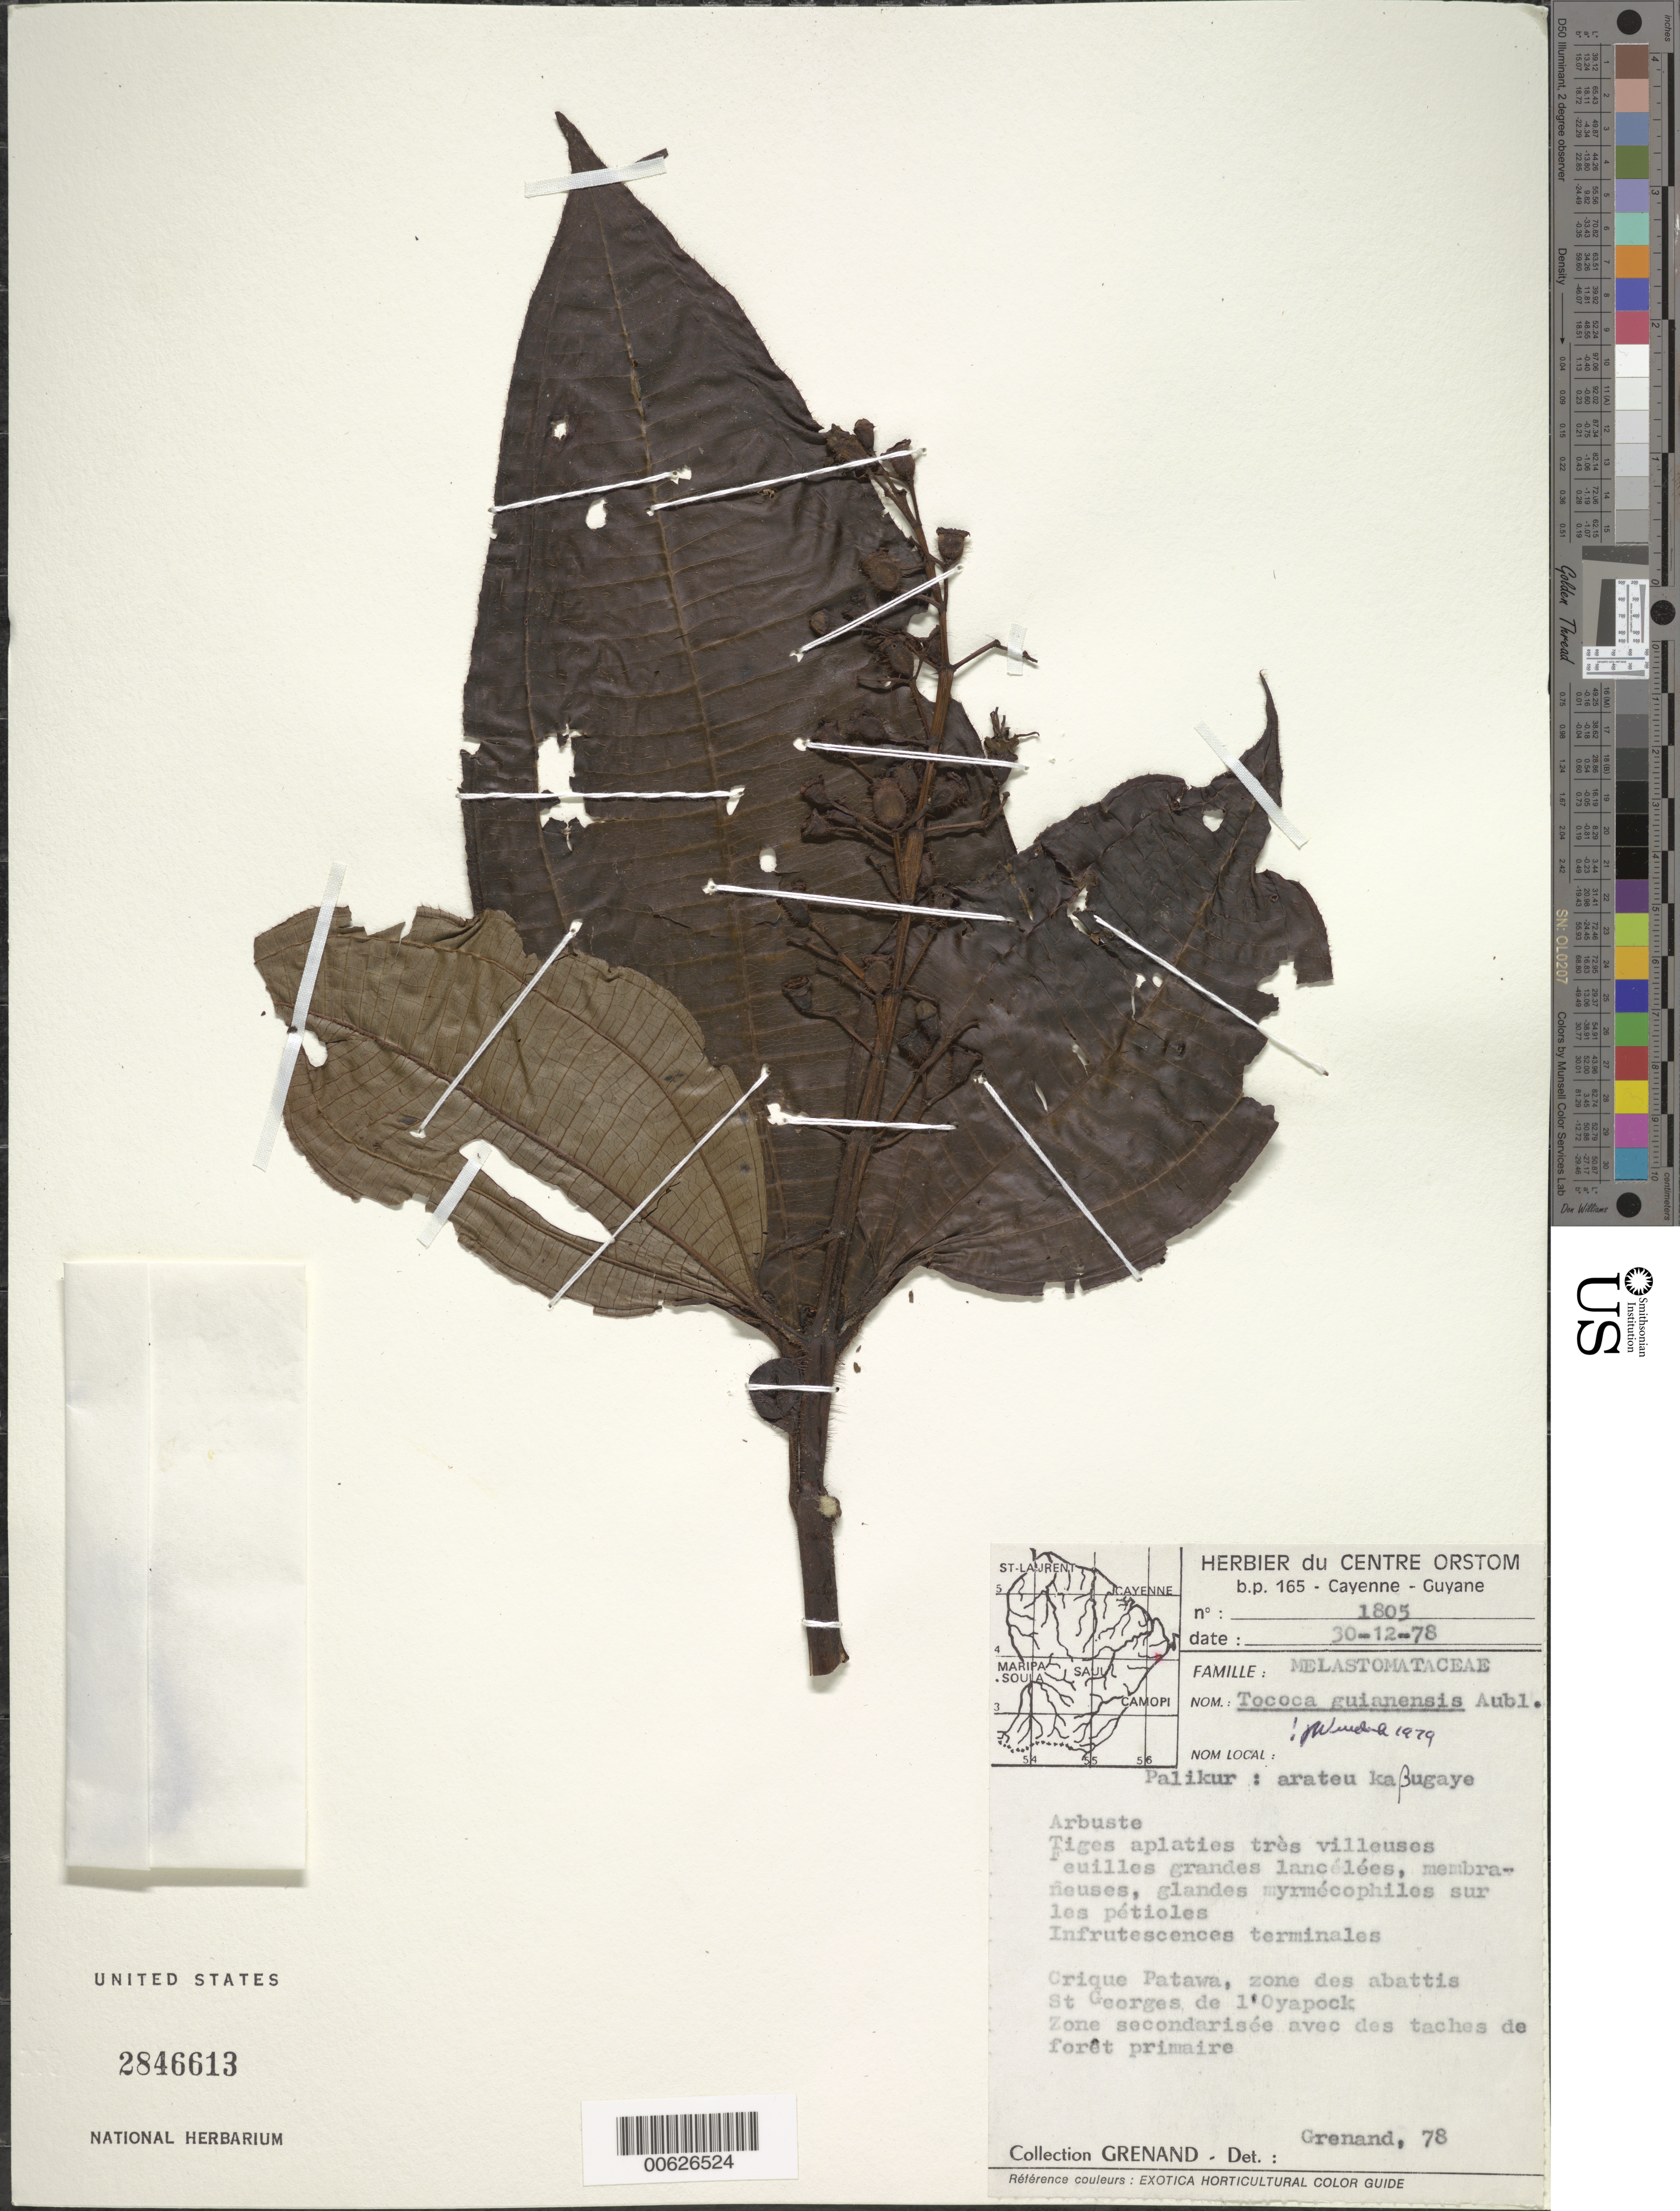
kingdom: Plantae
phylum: Tracheophyta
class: Magnoliopsida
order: Myrtales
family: Melastomataceae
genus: Tococa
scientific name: Tococa guianensis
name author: Aubl.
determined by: Wurdack, John J., (US), US (UNITED STATES)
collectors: P. Grenand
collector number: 1805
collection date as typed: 30-Dec-78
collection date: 1978-12-30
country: French Guiana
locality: Crique Patawa, St. Georges de l'Oyapock, Lower Oyapock Basin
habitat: Zone secondarisee avec des taches de foret primaire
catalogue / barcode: US 2846613